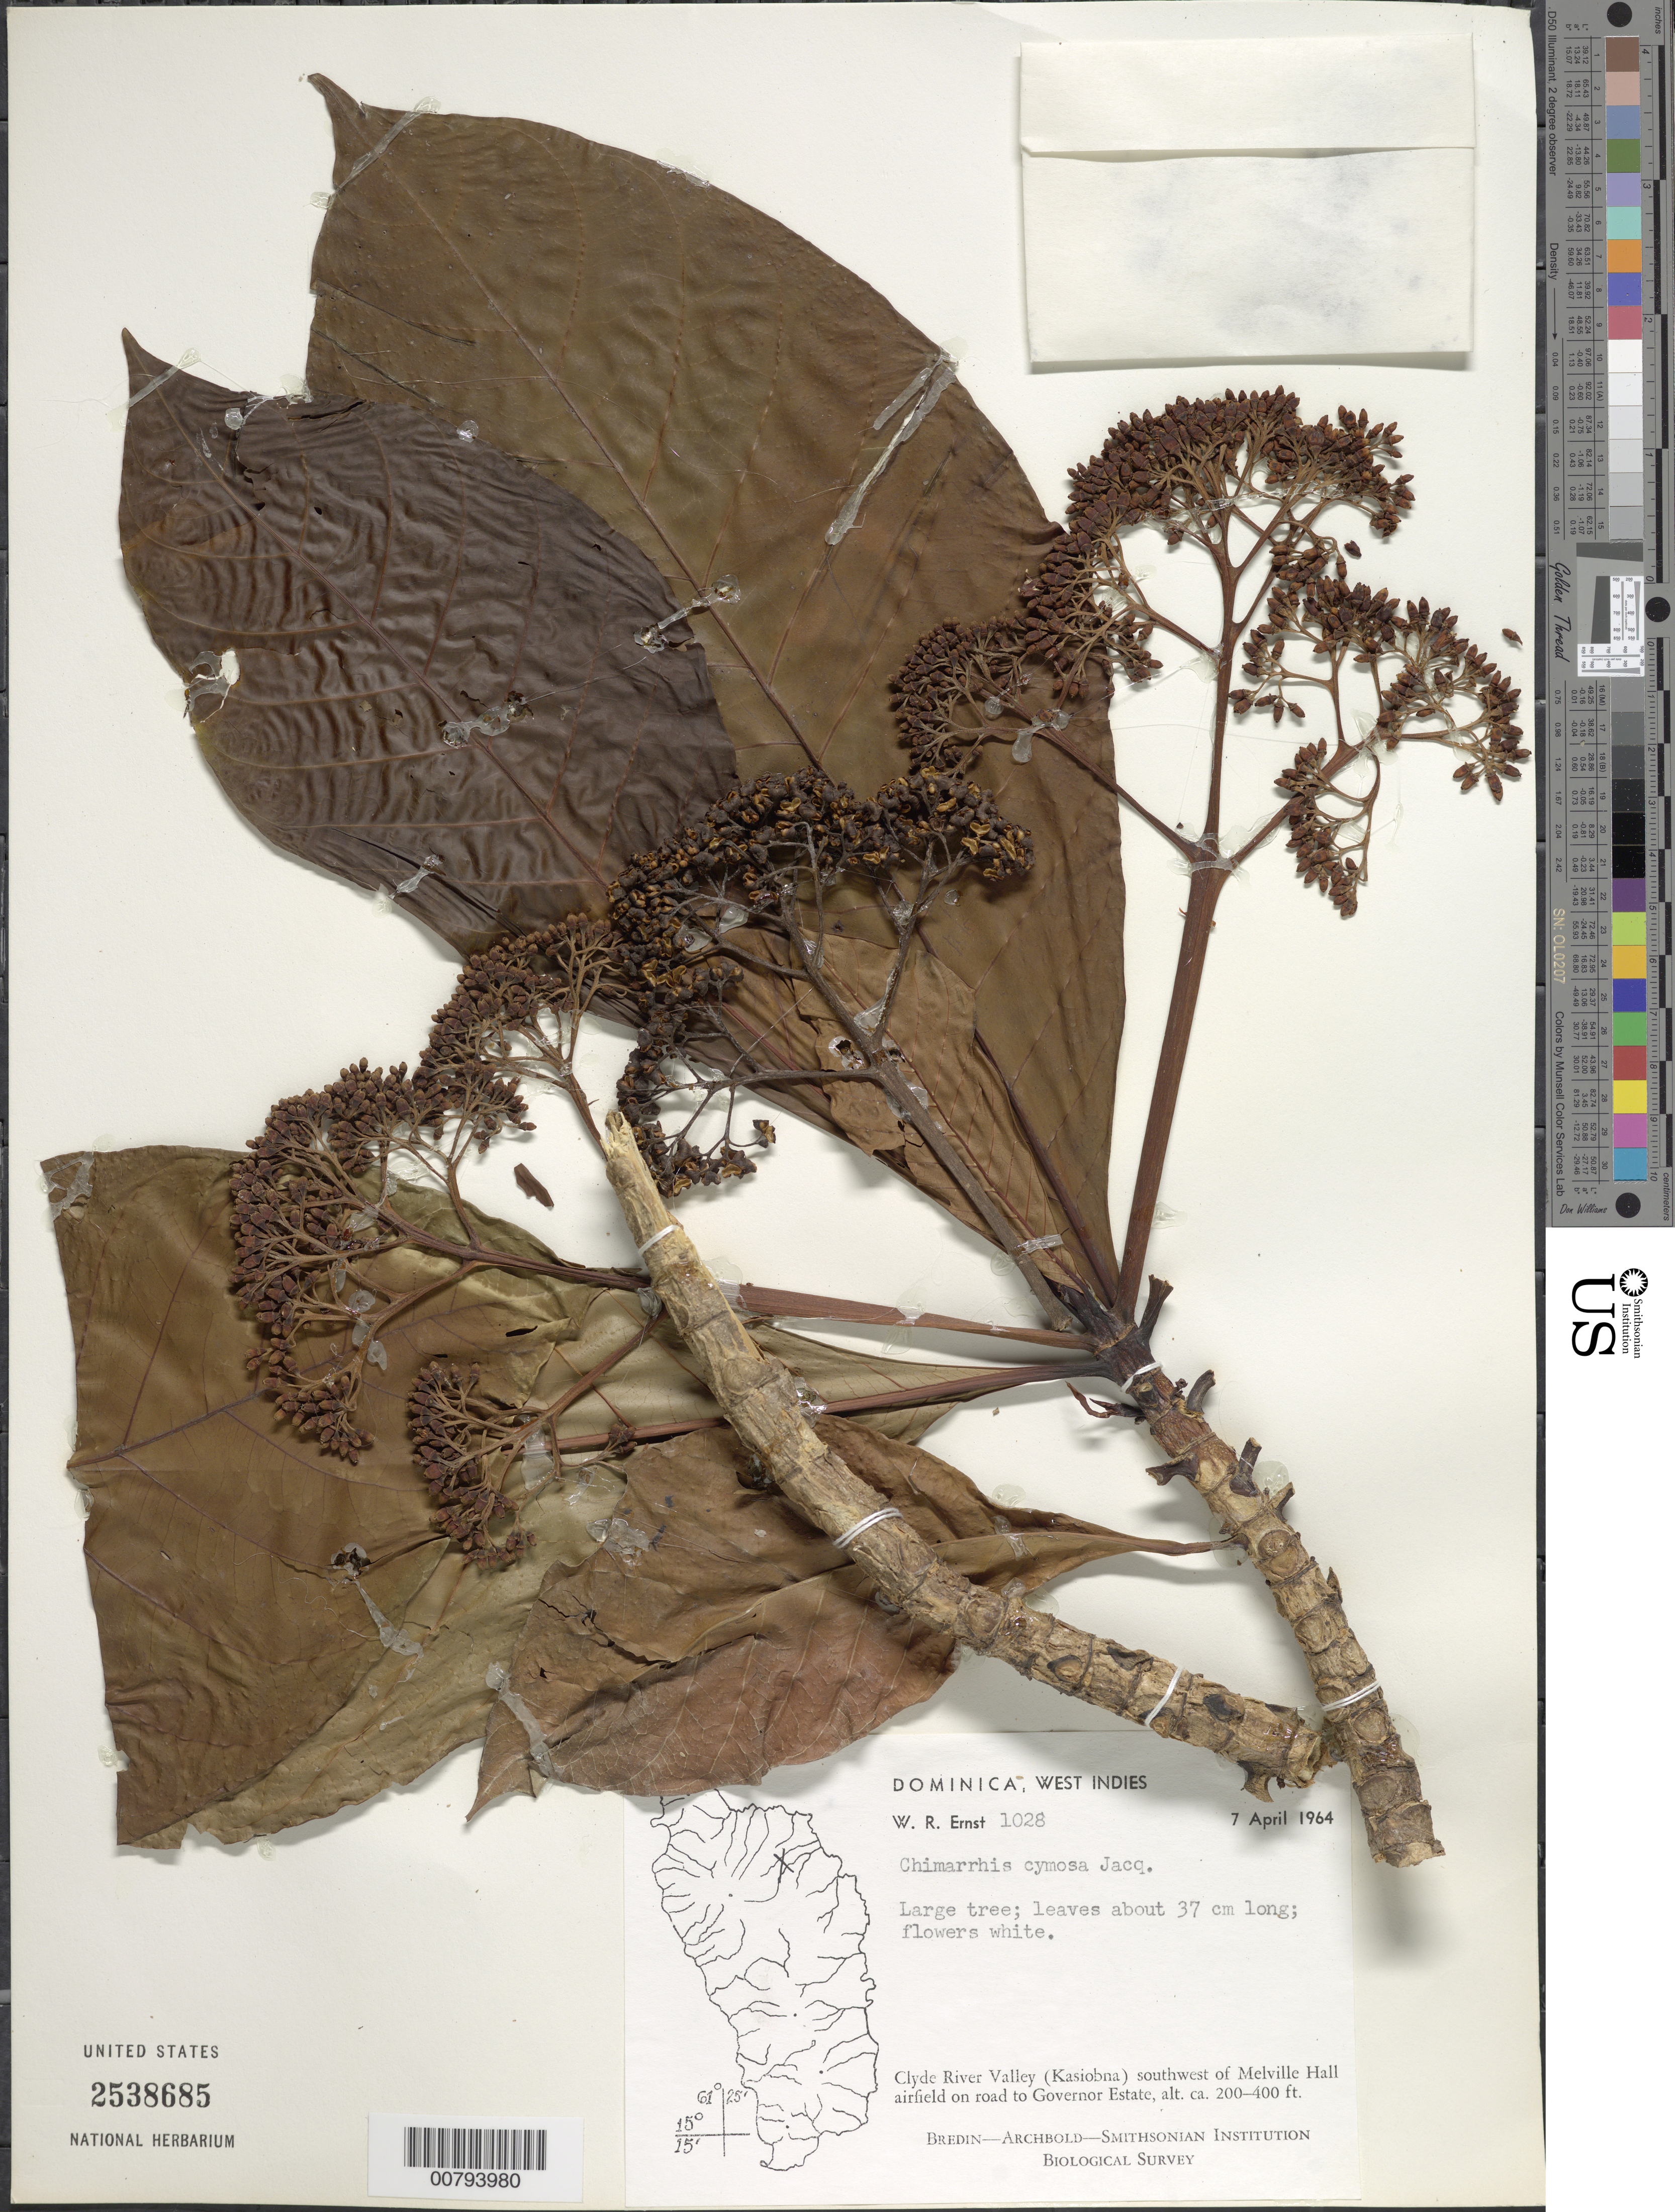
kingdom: Plantae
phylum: Tracheophyta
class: Magnoliopsida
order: Gentianales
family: Rubiaceae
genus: Chimarrhis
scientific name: Chimarrhis cymosa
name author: Jacq.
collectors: W. R. Ernst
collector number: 1028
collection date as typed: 07 Apr 1964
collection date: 1964-04-07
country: Dominica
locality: Clyde River Valley (Kasiobna) southwest of Melville Hall airfield on road to Governor Estate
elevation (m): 61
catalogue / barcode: US 2538685